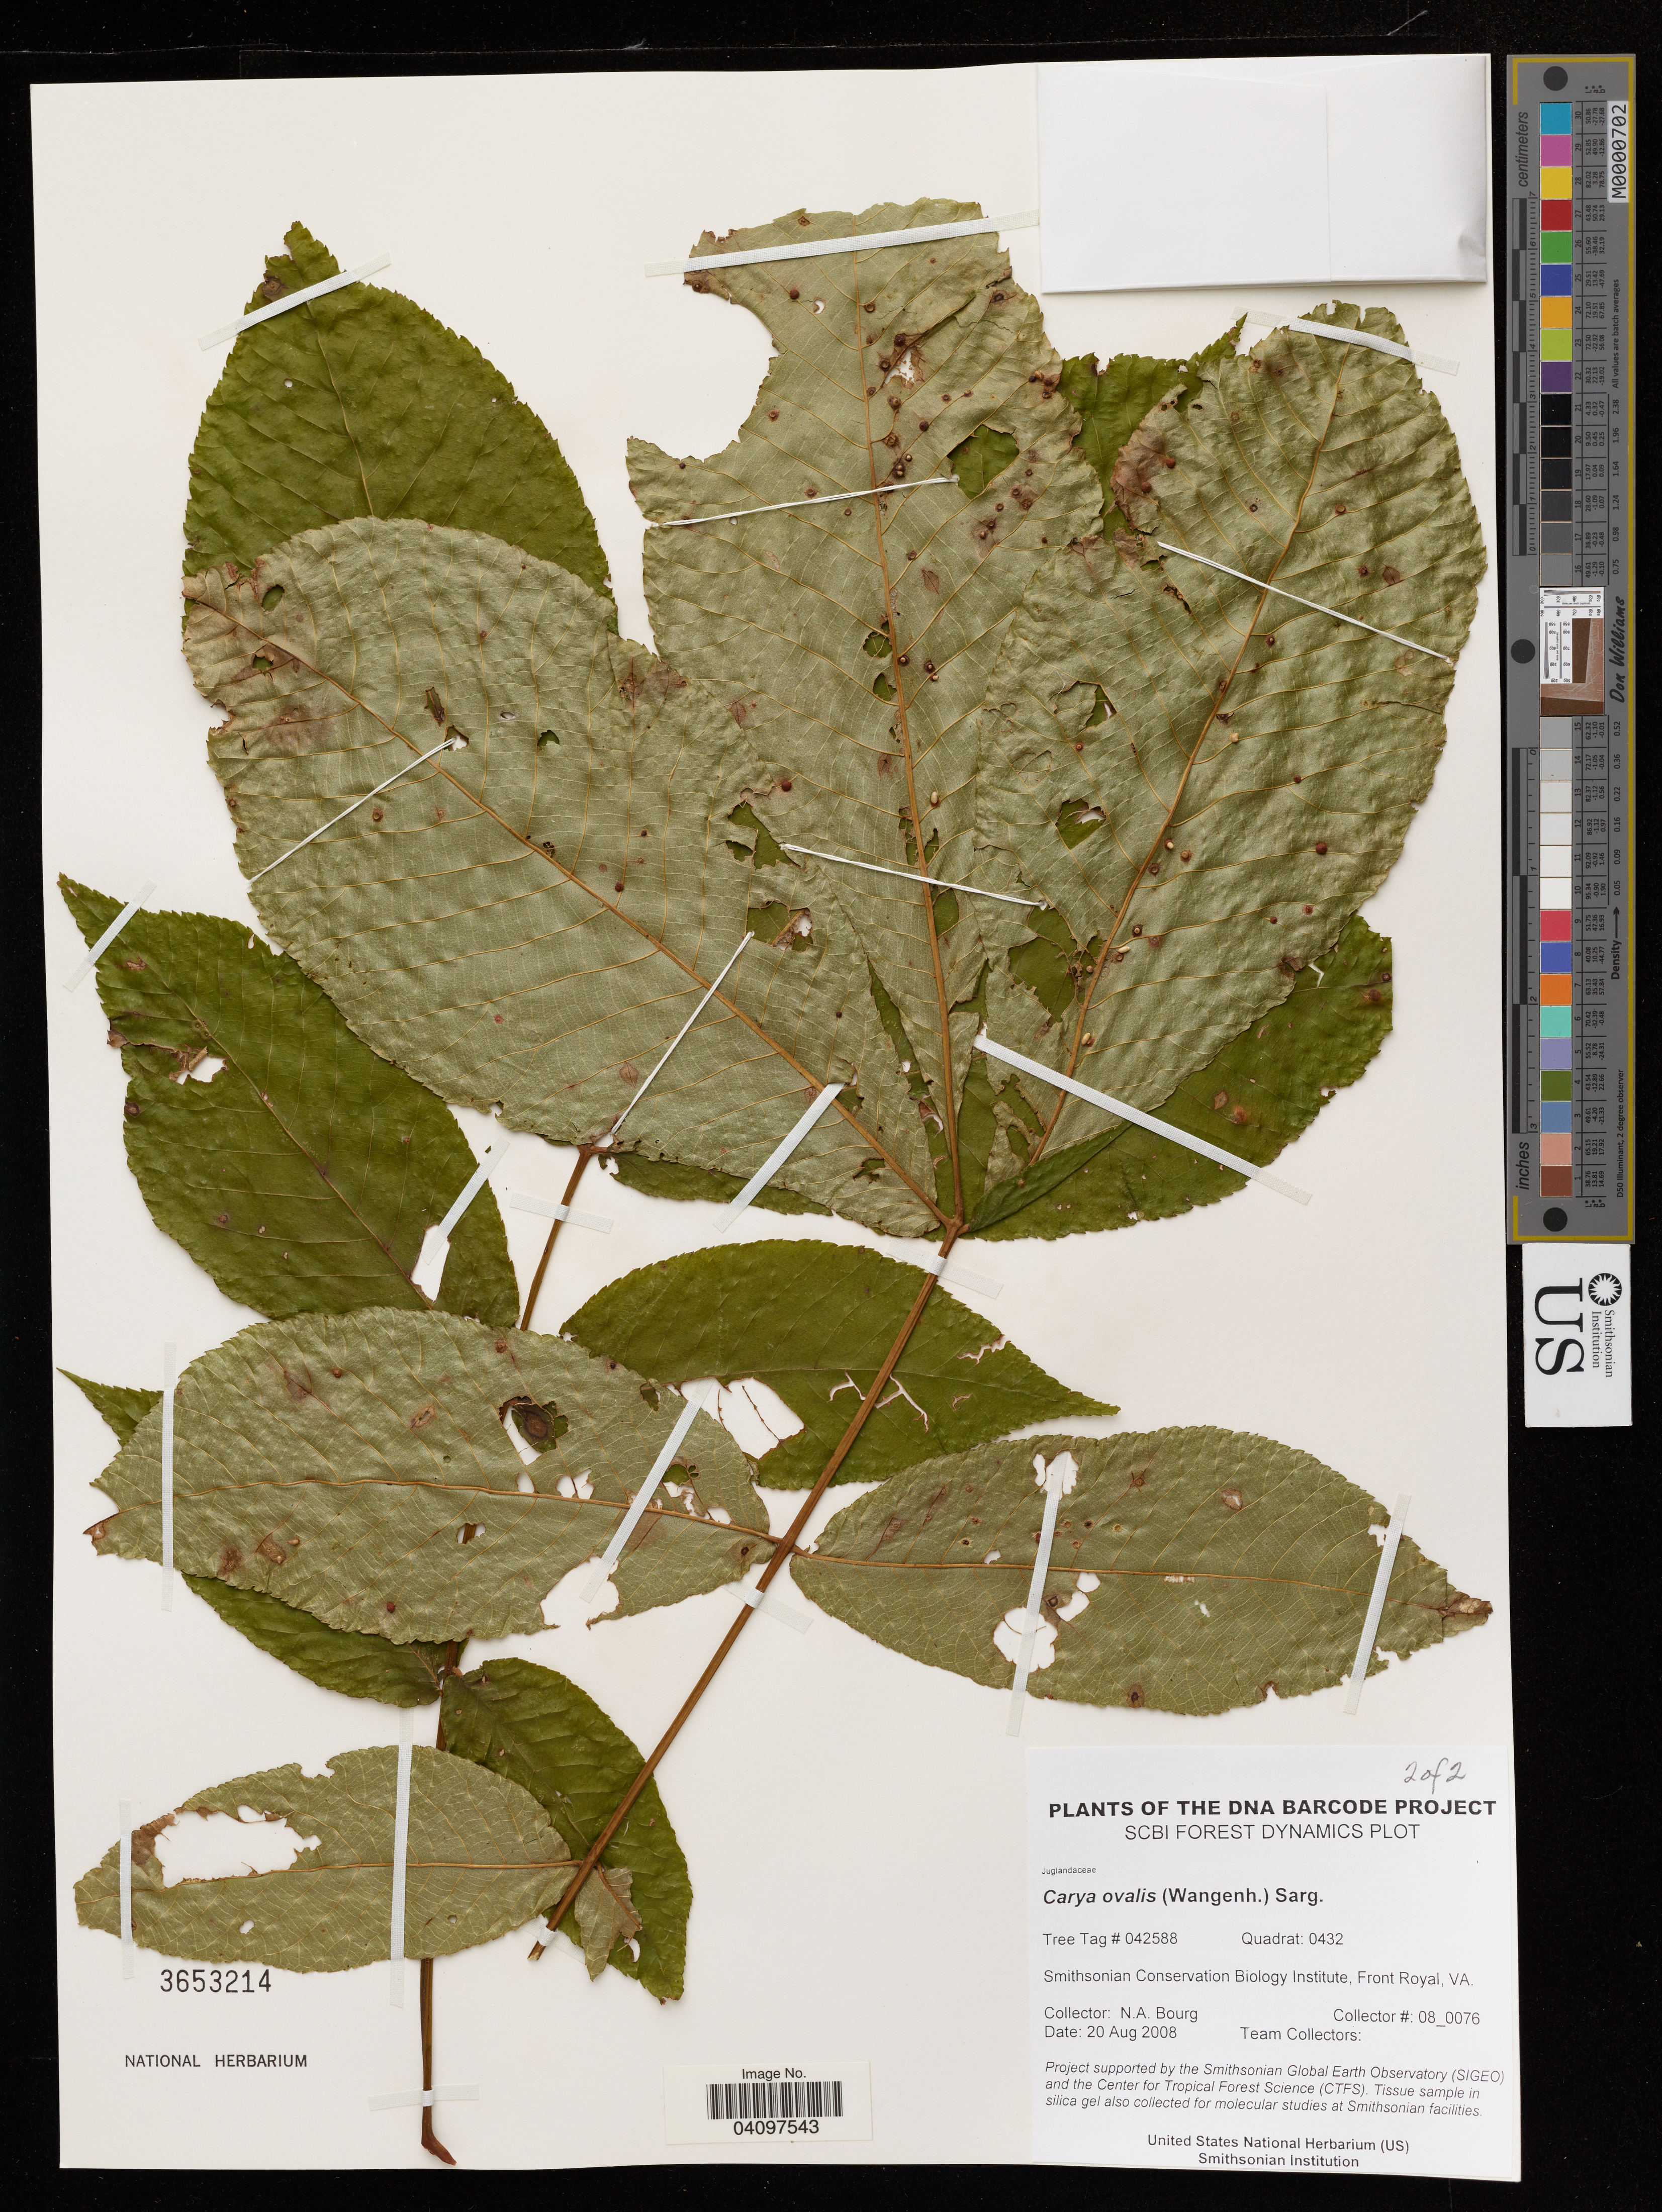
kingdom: Plantae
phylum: Tracheophyta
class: Magnoliopsida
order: Fagales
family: Juglandaceae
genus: Carya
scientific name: Carya ovalis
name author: (Wangenh.) Sarg.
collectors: N. A. Bourg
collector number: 08_0076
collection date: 2008-08-20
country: United States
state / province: Virginia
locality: Smithsonian Conservation Biology Institute, Front Royal.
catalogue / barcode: US 3653214